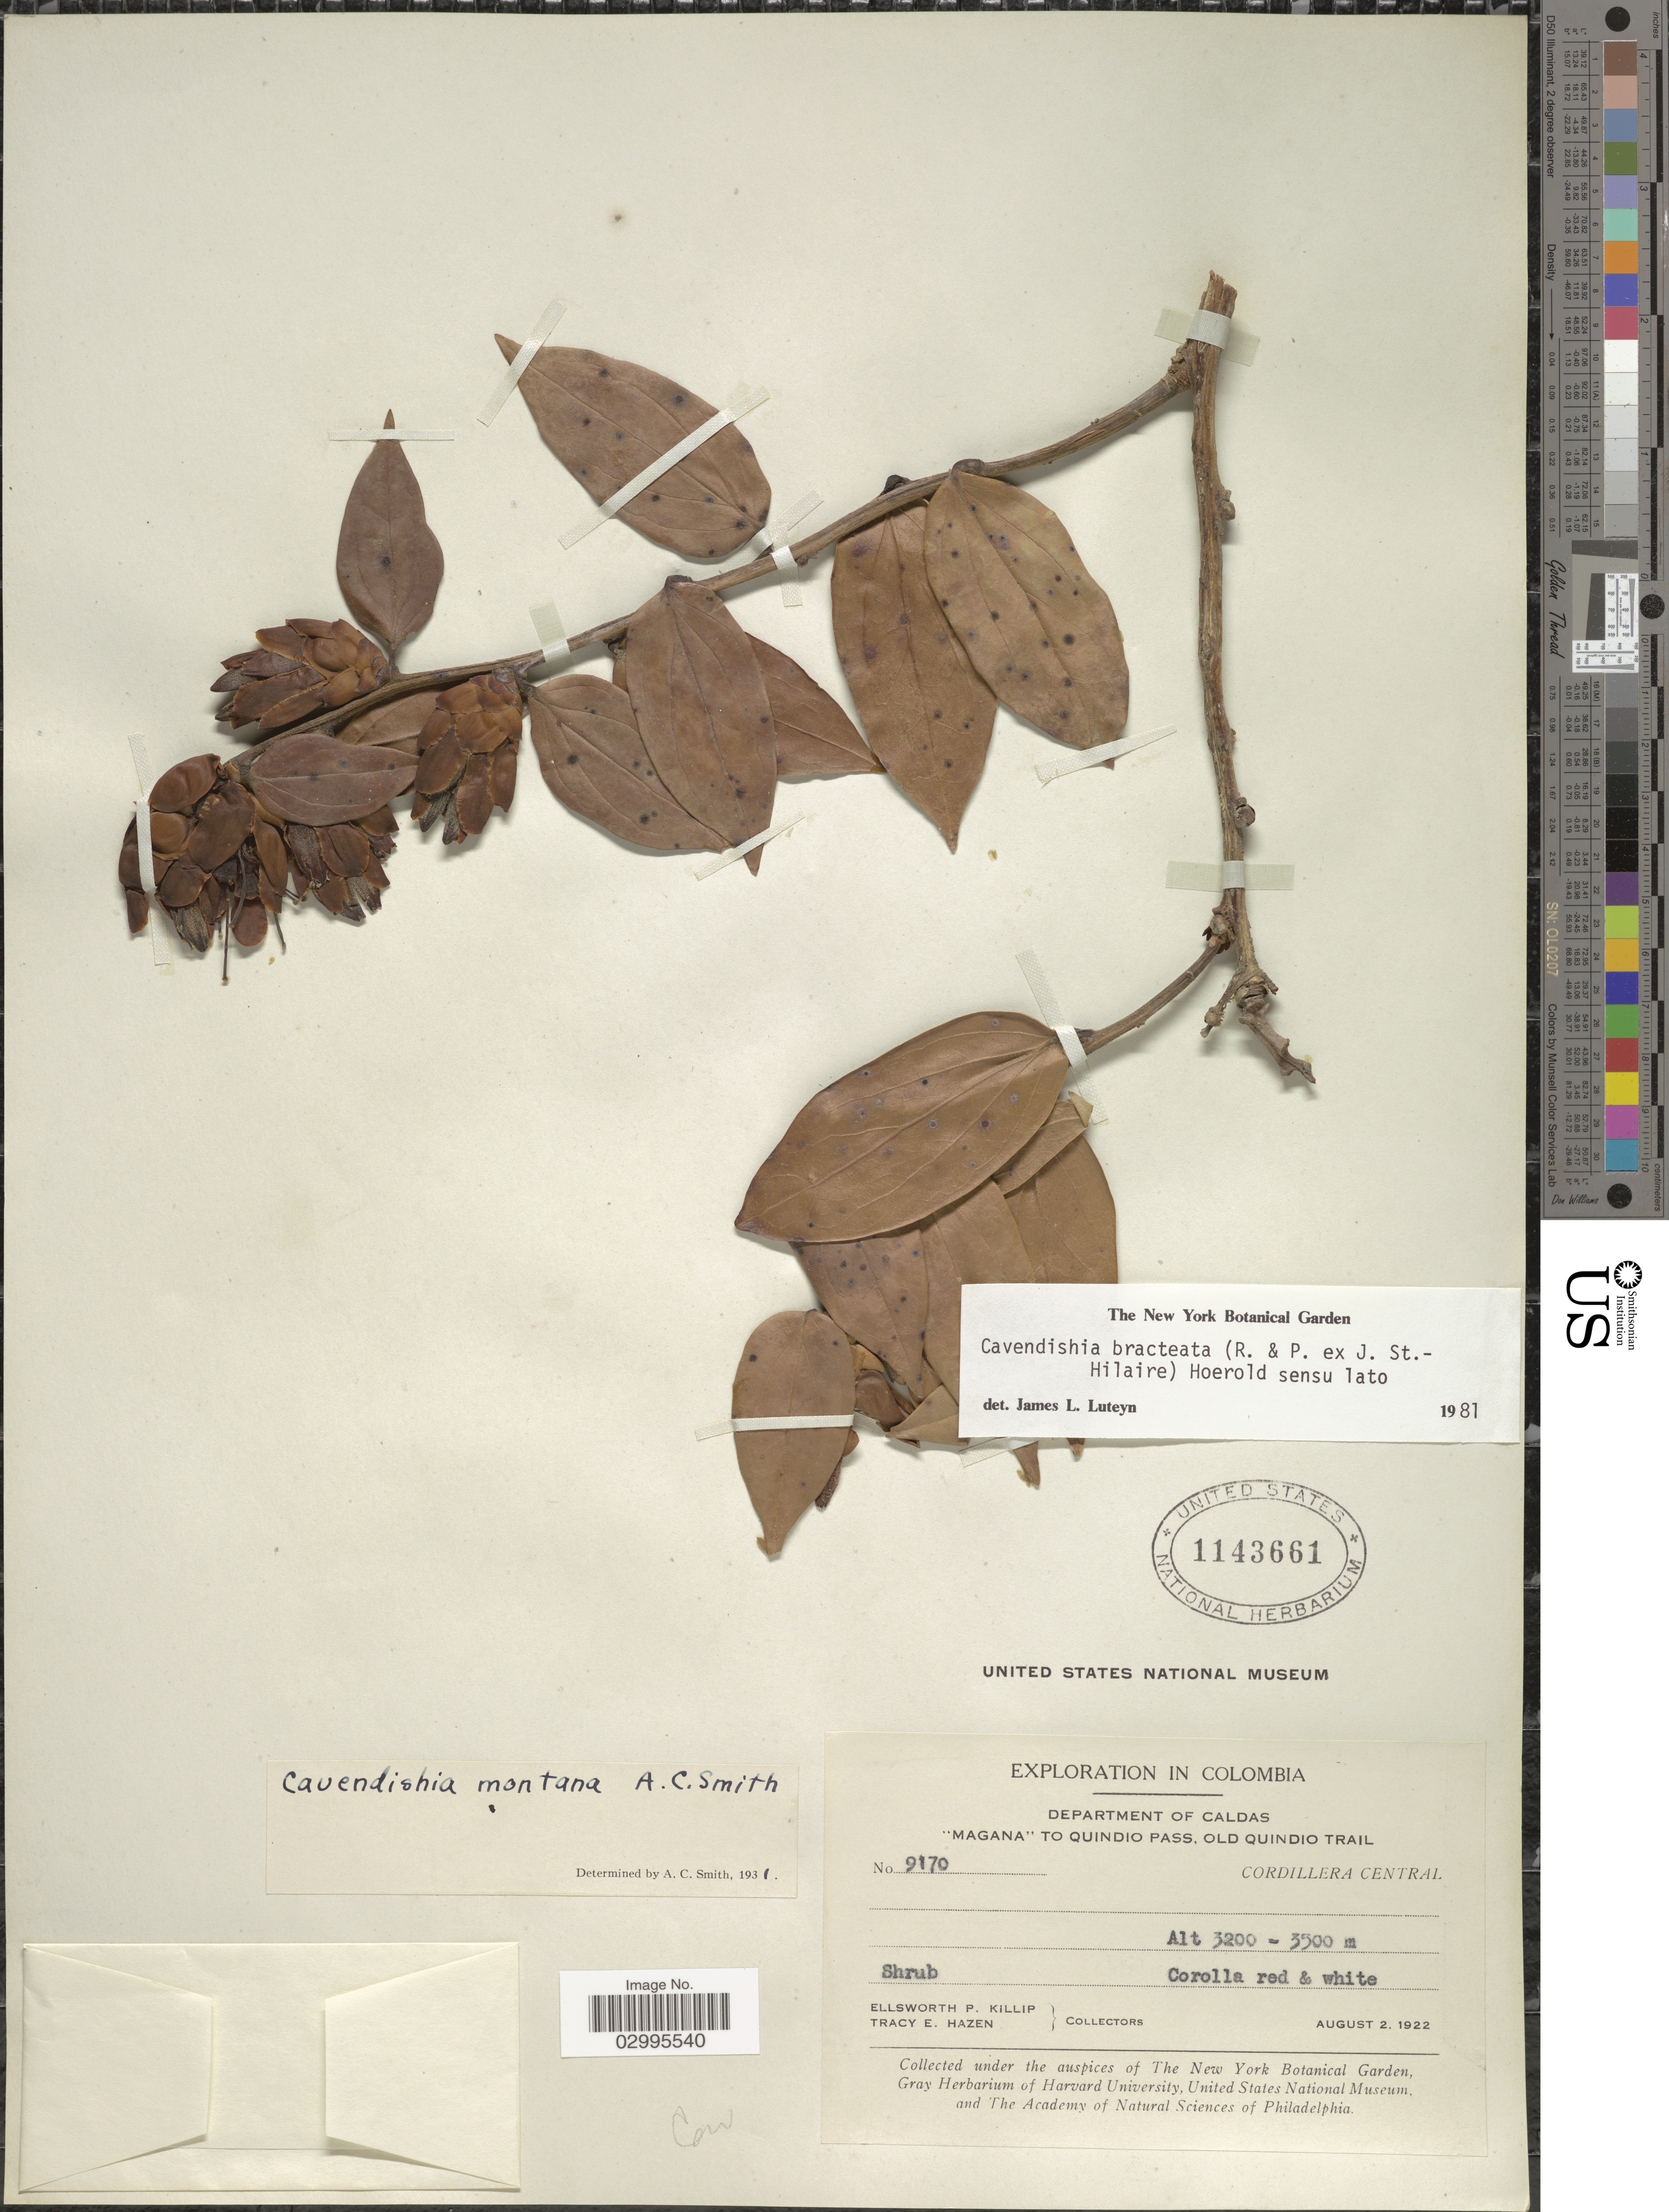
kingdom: Plantae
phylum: Tracheophyta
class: Magnoliopsida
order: Ericales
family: Ericaceae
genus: Cavendishia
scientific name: Cavendishia bracteata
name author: (Ruiz & Pav. ex J. St.-Hil.) Hoerold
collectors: E. P. Killip & T. E. Hazen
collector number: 9170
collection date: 1922-08-02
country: Colombia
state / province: Caldas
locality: Department of Caldas. 'Magana' to Quindio Pass, Old Uindio Trail. Cordillera Central.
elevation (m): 3200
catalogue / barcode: US 1143661